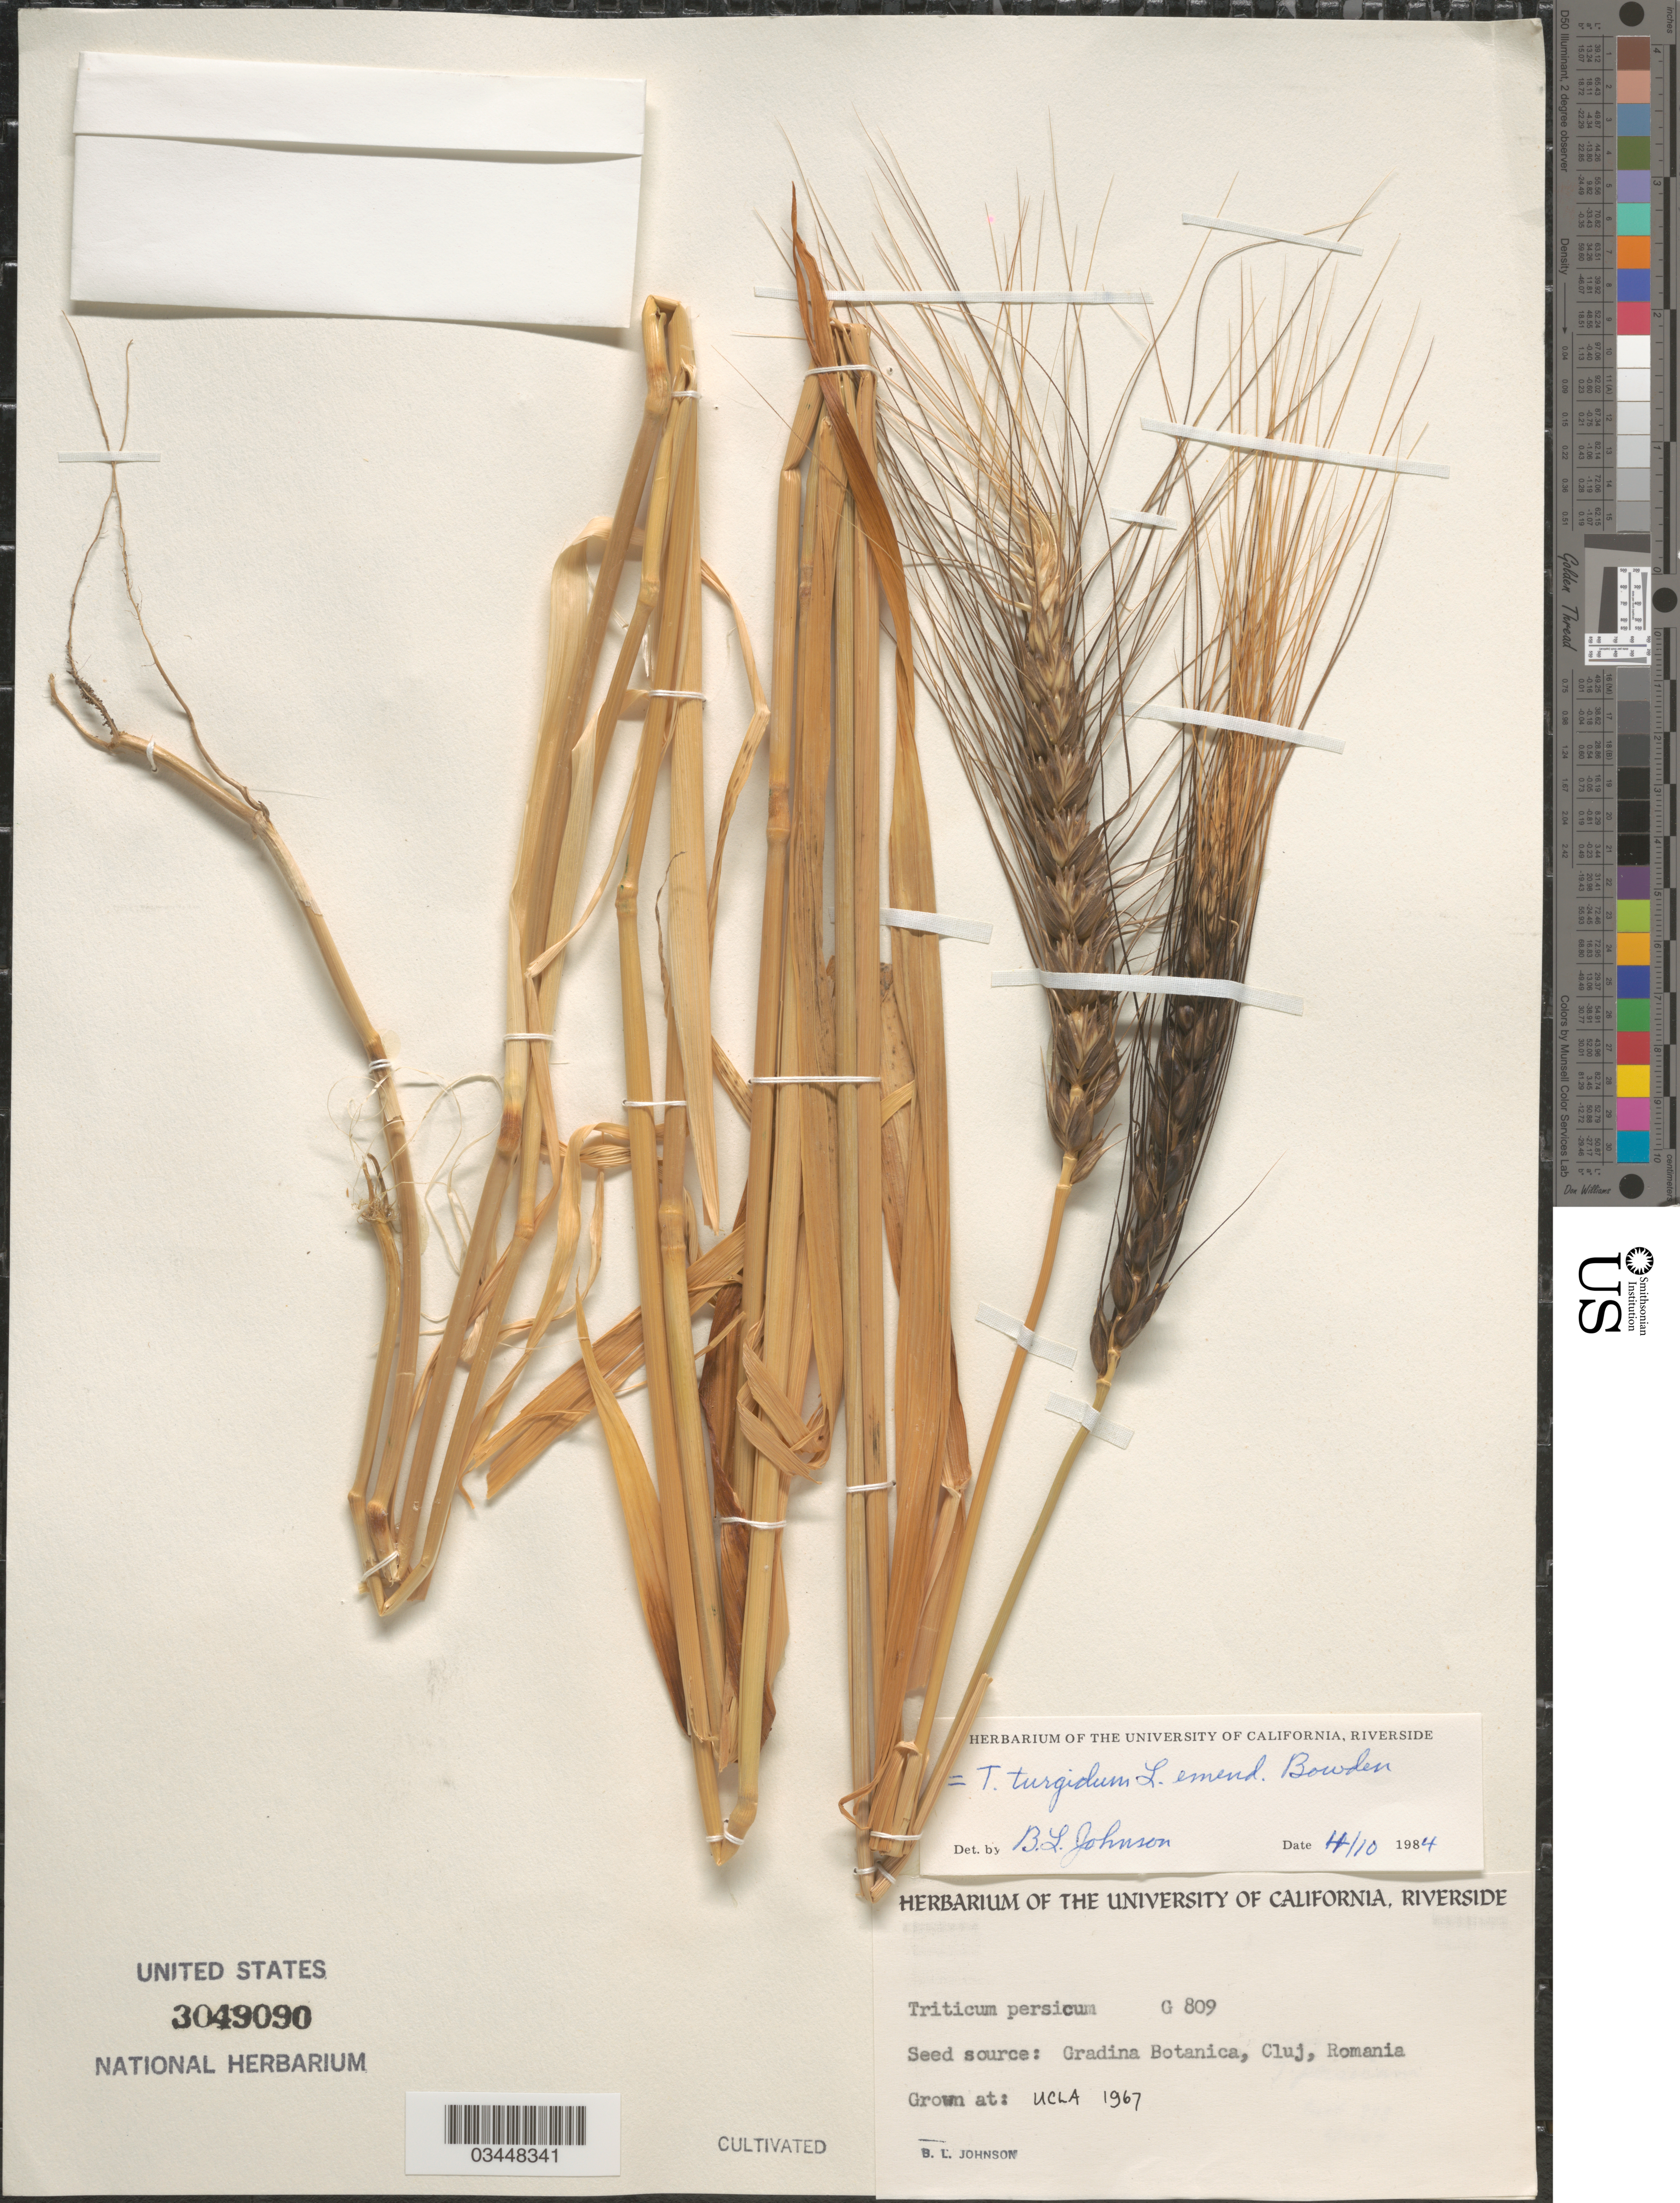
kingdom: Plantae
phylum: Tracheophyta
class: Liliopsida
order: Poales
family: Poaceae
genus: Triticum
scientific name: Triticum turgidum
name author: L.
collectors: B. Johnson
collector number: G809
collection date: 1967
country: United States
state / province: California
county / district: Los Angeles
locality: UCLA.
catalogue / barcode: US 3049090